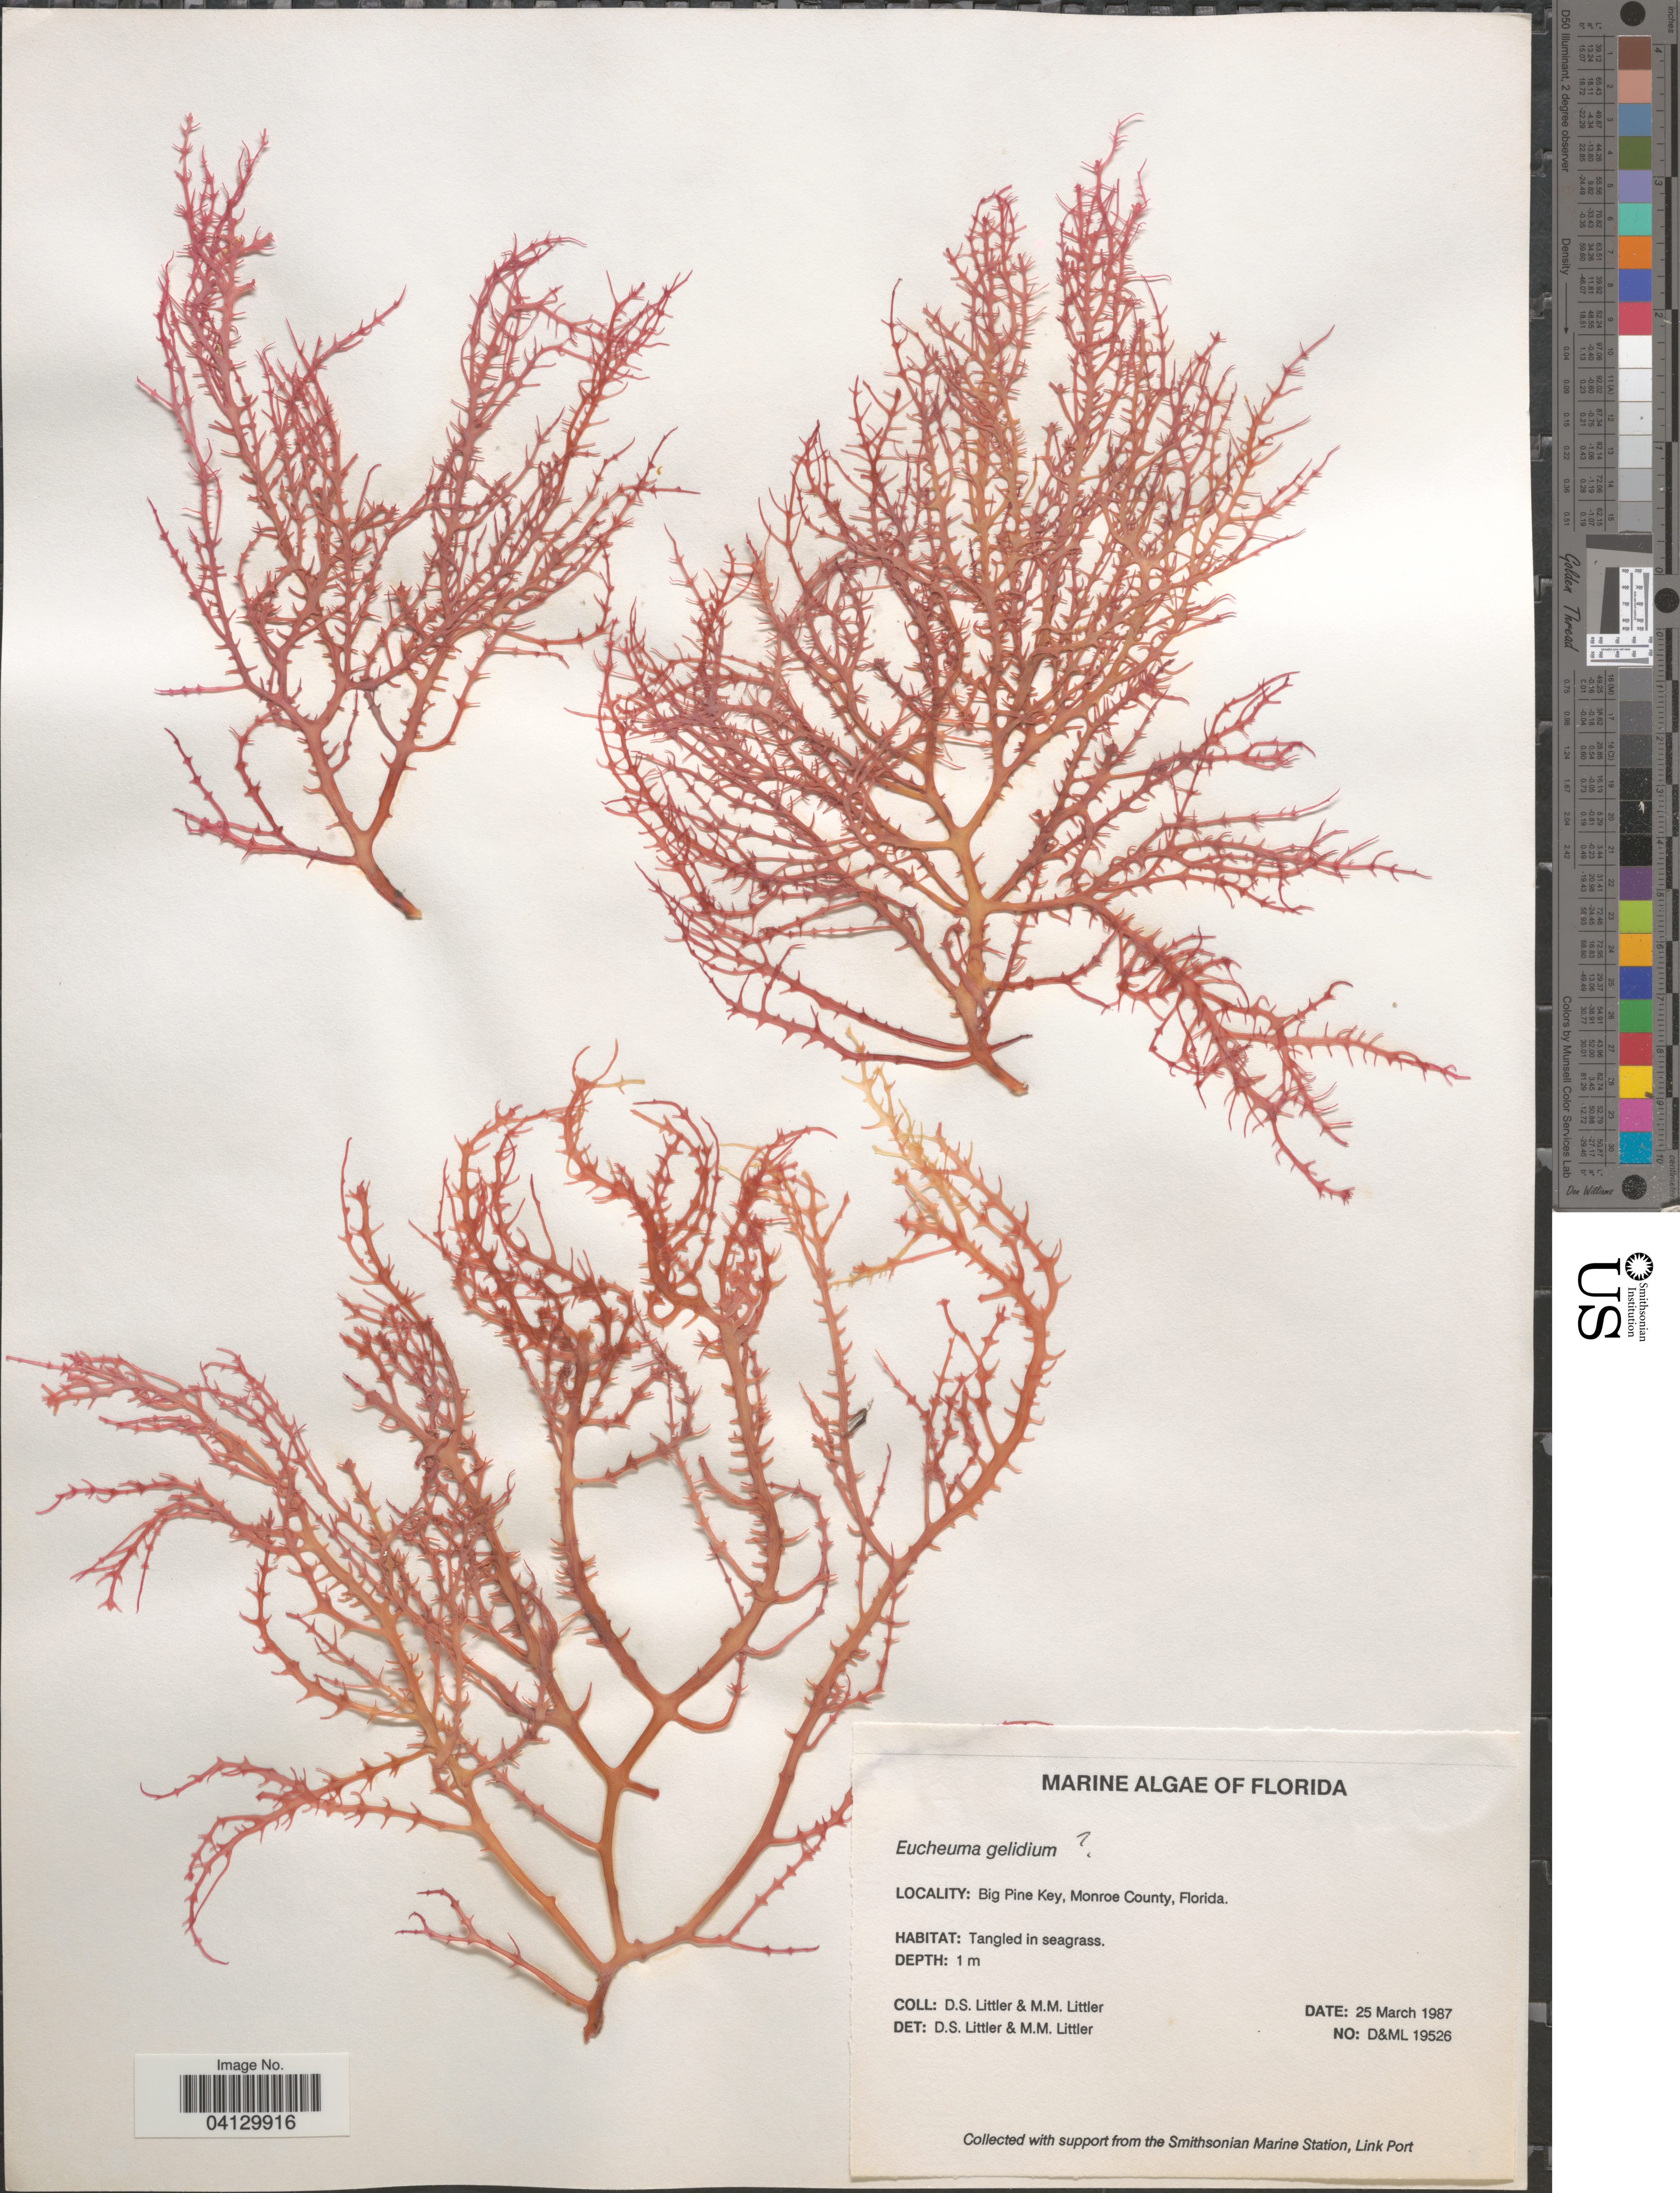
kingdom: Plantae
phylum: Rhodophyta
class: Florideophyceae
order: Gigartinales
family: Solieriaceae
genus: Eucheumatopsis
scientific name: Eucheumatopsis isiformis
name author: (C. Agardh) M.L. Núñez-Resendiz et al.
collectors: D. S. Littler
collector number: D&ML19526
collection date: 1987-03-25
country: United States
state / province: Florida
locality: Big Pine Key, Monroe County.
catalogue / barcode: US 328713